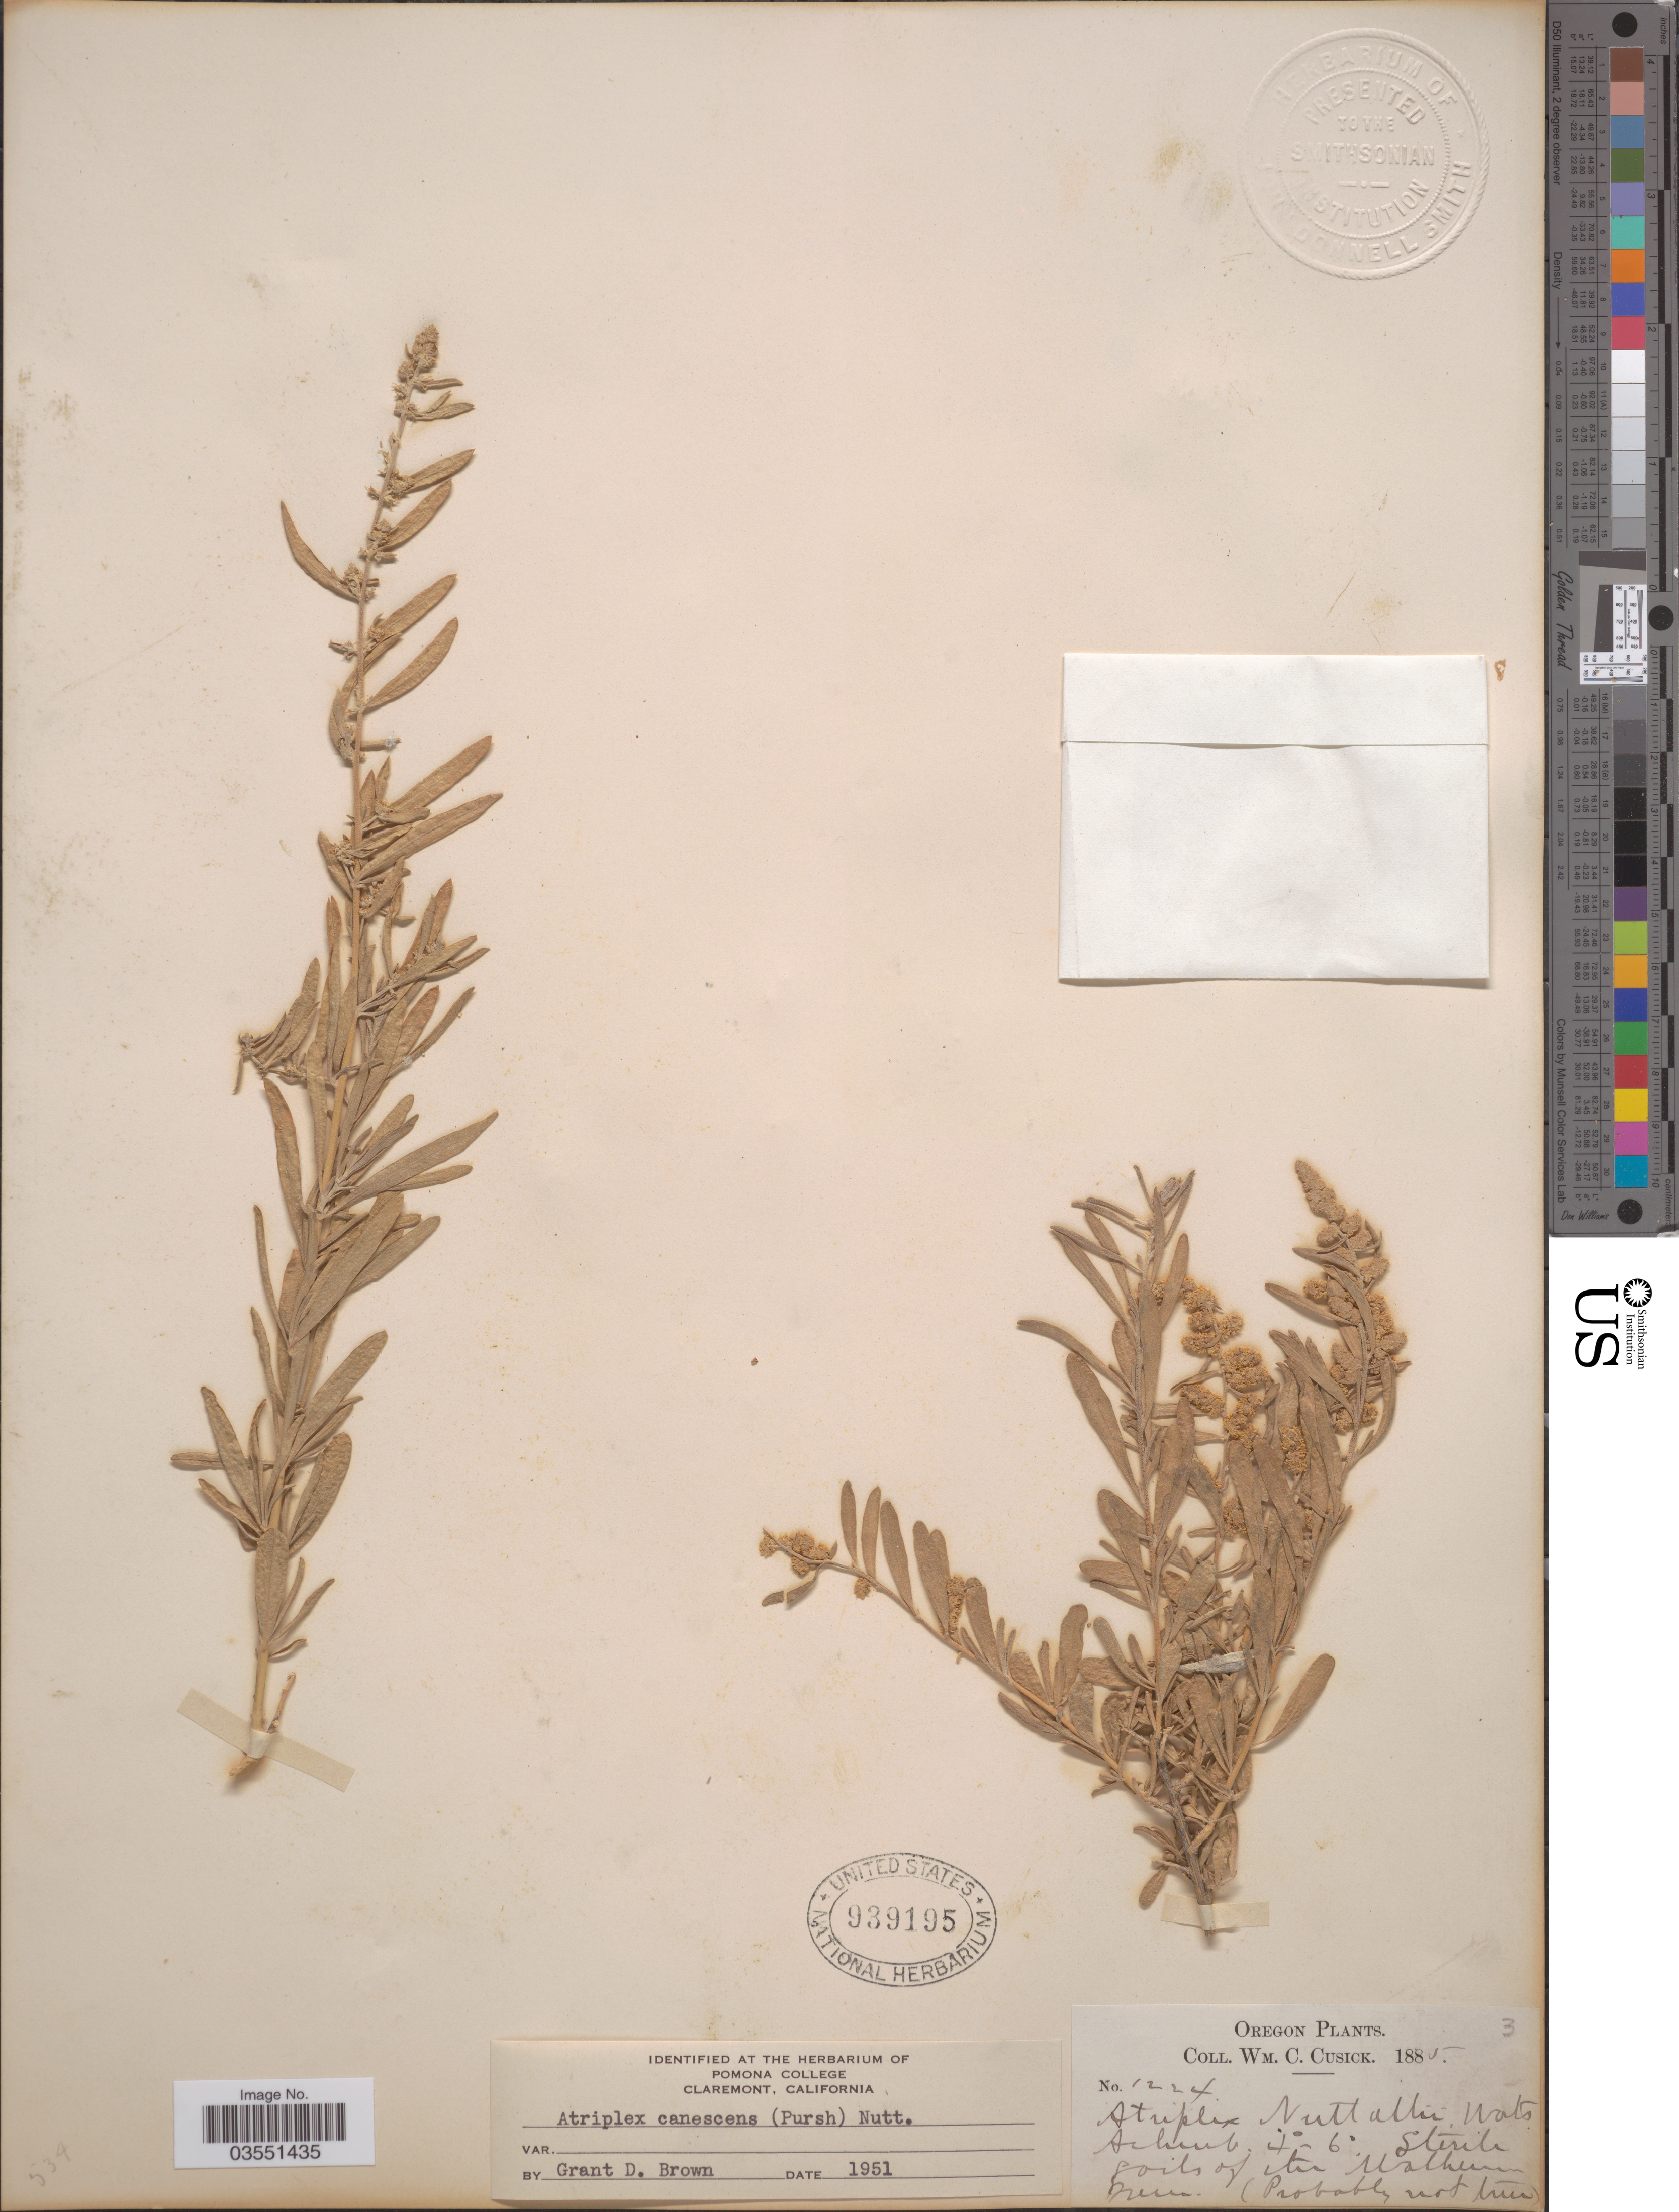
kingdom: Plantae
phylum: Tracheophyta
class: Magnoliopsida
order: Caryophyllales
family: Amaranthaceae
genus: Atriplex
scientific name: Atriplex canescens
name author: (Pursh) Nutt.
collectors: W. C. Cusick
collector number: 1224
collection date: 1885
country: United States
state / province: Oregon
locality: Soils of the Malheur.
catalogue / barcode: US 939195